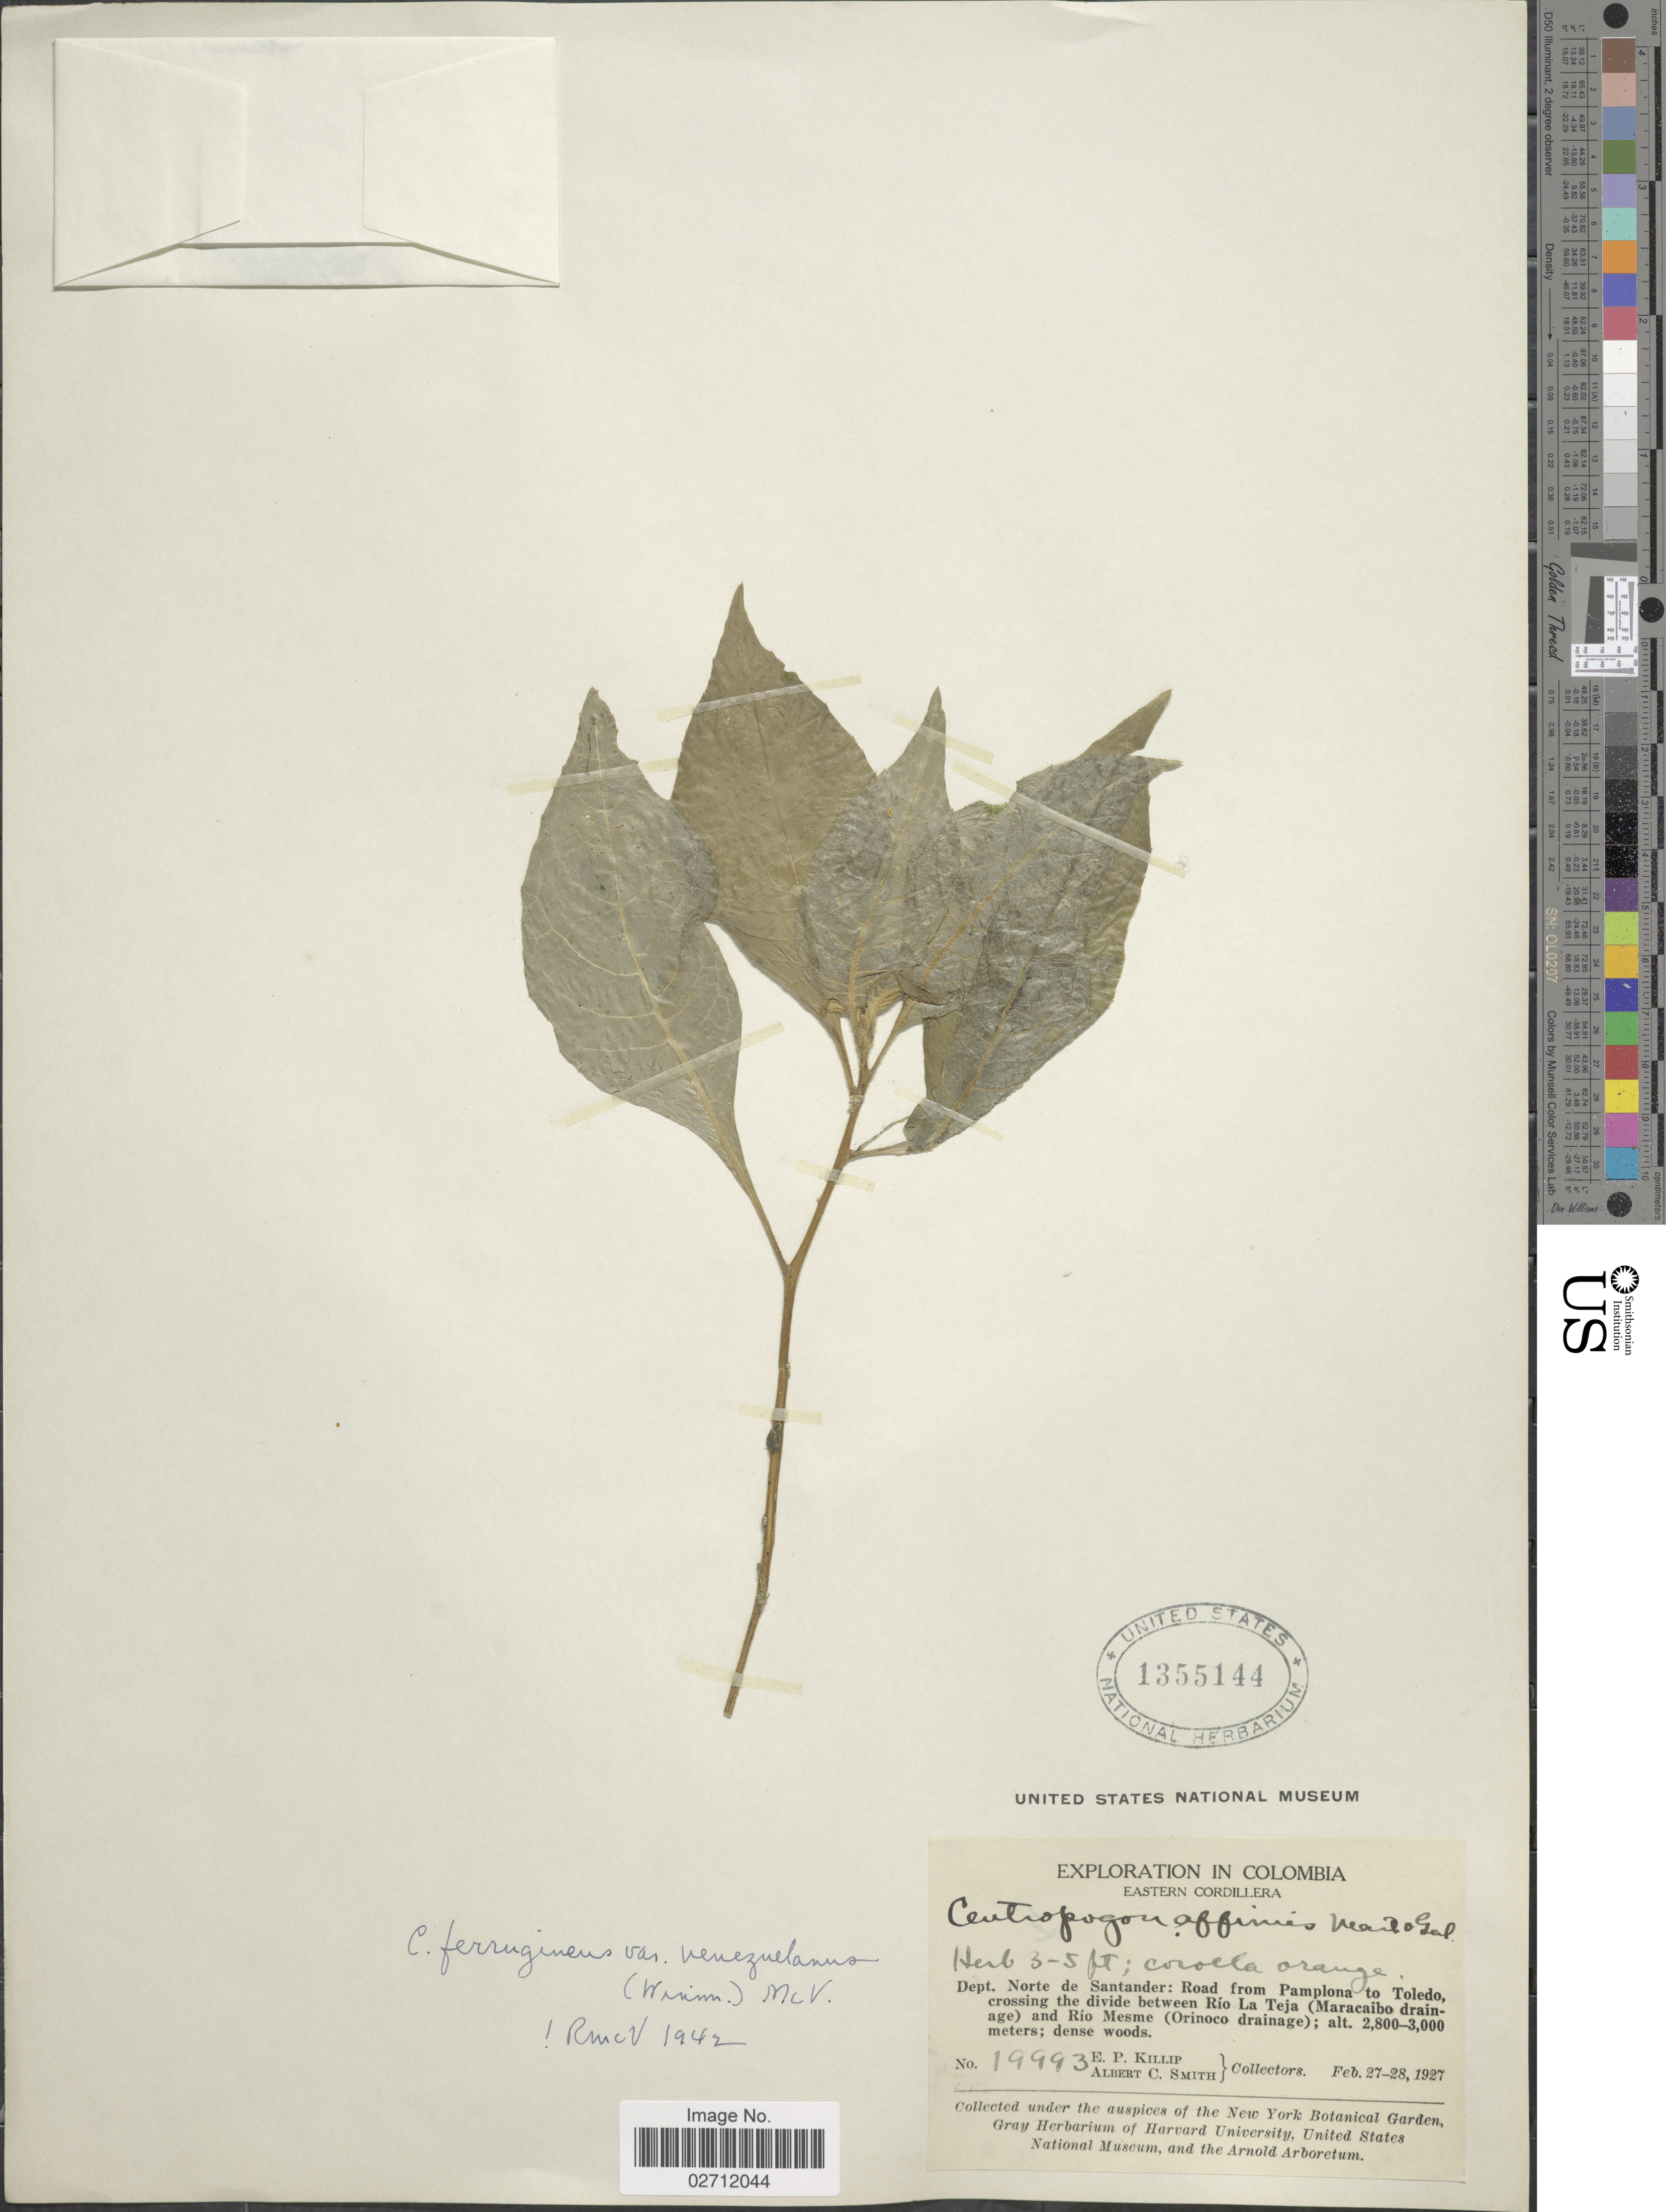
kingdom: Plantae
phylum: Tracheophyta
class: Magnoliopsida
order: Asterales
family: Campanulaceae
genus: Centropogon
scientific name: Centropogon ferrugineus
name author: (L. f.) Gleason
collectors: E. P. Killip & A. C. Smith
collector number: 19993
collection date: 1927-02-27/1927-02-28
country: Colombia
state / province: Norte de Santander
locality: Eastern Cordillera, Road from Pamplona to Toledo, crossing the divide between Rio La Teja (Maracaibo drainage) and Rio Mesme (Orinoco drainage).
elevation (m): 2800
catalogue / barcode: US 1355144